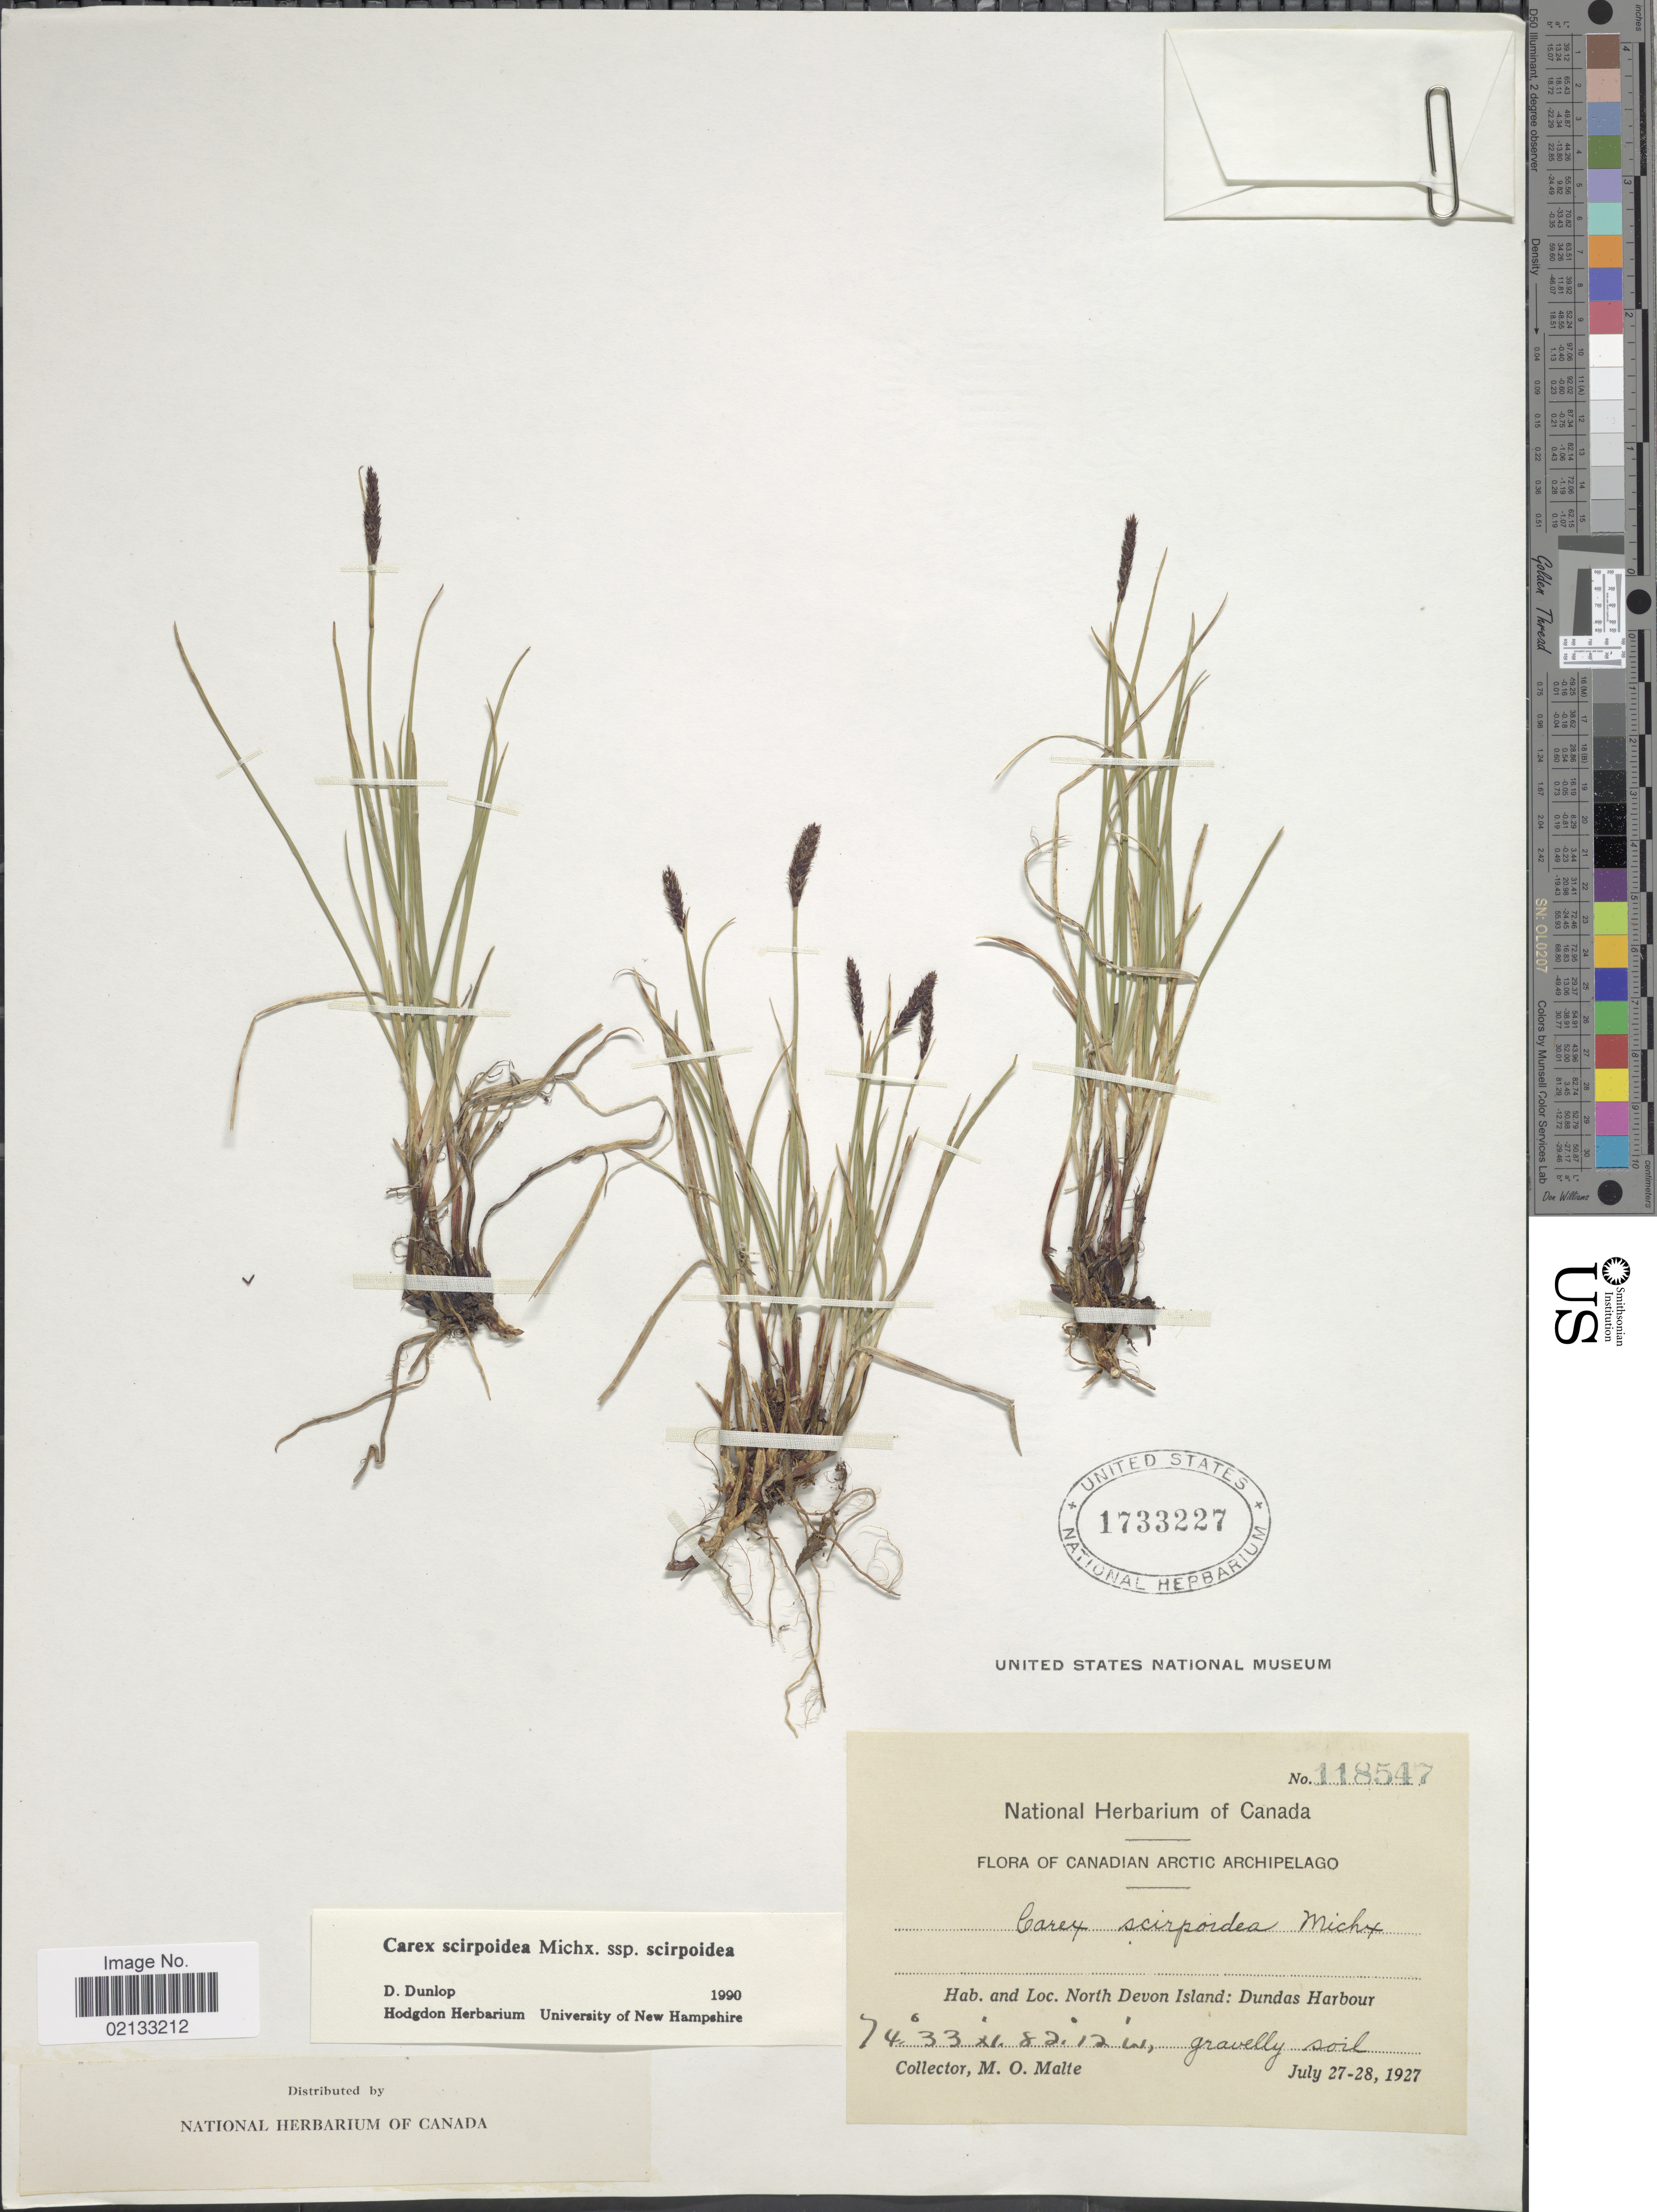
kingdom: Plantae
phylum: Tracheophyta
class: Liliopsida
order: Poales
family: Cyperaceae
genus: Carex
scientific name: Carex scirpoidea subsp. scirpoidea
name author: Michx.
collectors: M. O. Malte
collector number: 118547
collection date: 1927-07-27/1927-07-28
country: Canada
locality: Canadian Arctic Archipelago. North Devon Island: Dundas Harbour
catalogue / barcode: US 1733227